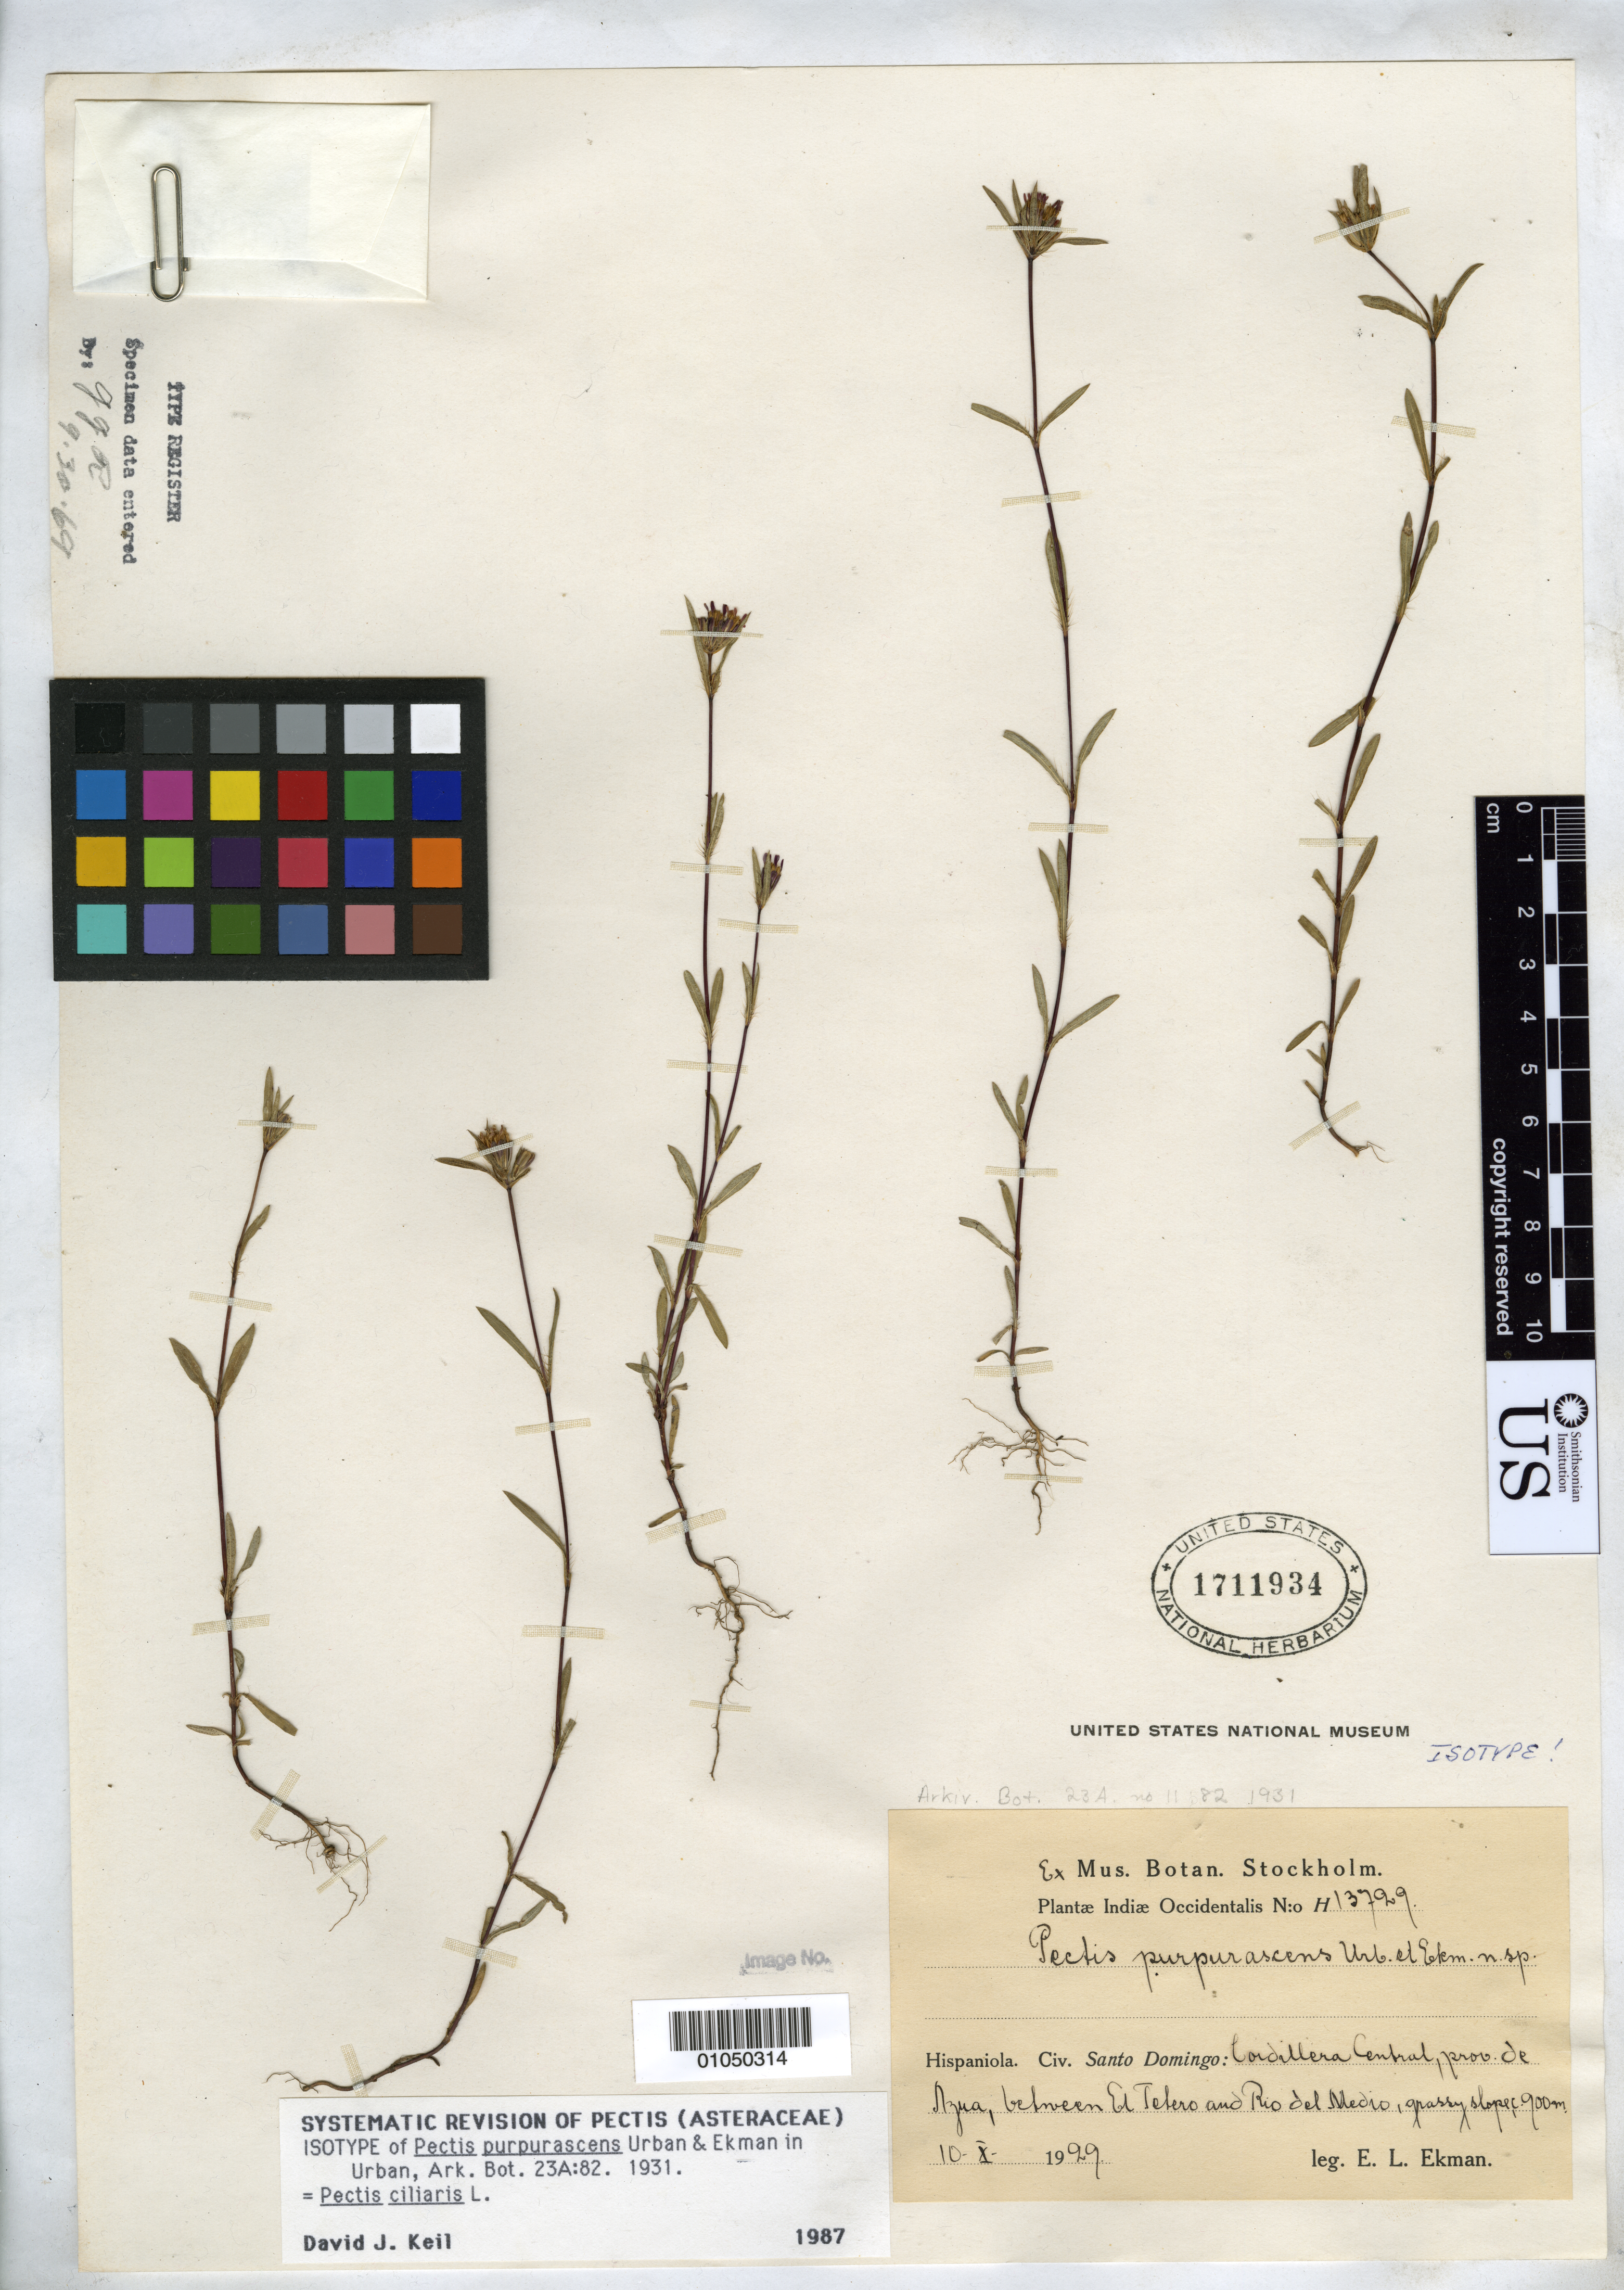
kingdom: Plantae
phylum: Tracheophyta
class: Magnoliopsida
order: Asterales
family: Asteraceae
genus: Pectis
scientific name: Pectis purpurascens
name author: Urb. & Ekman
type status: Isotype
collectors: E. L. Ekman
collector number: H 13729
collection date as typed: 10 Oct 1929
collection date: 1929-10-10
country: Dominican Republic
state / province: Azua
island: Hispaniola Island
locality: Between El Tebero and Rio del Medio.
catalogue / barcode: US 1711934